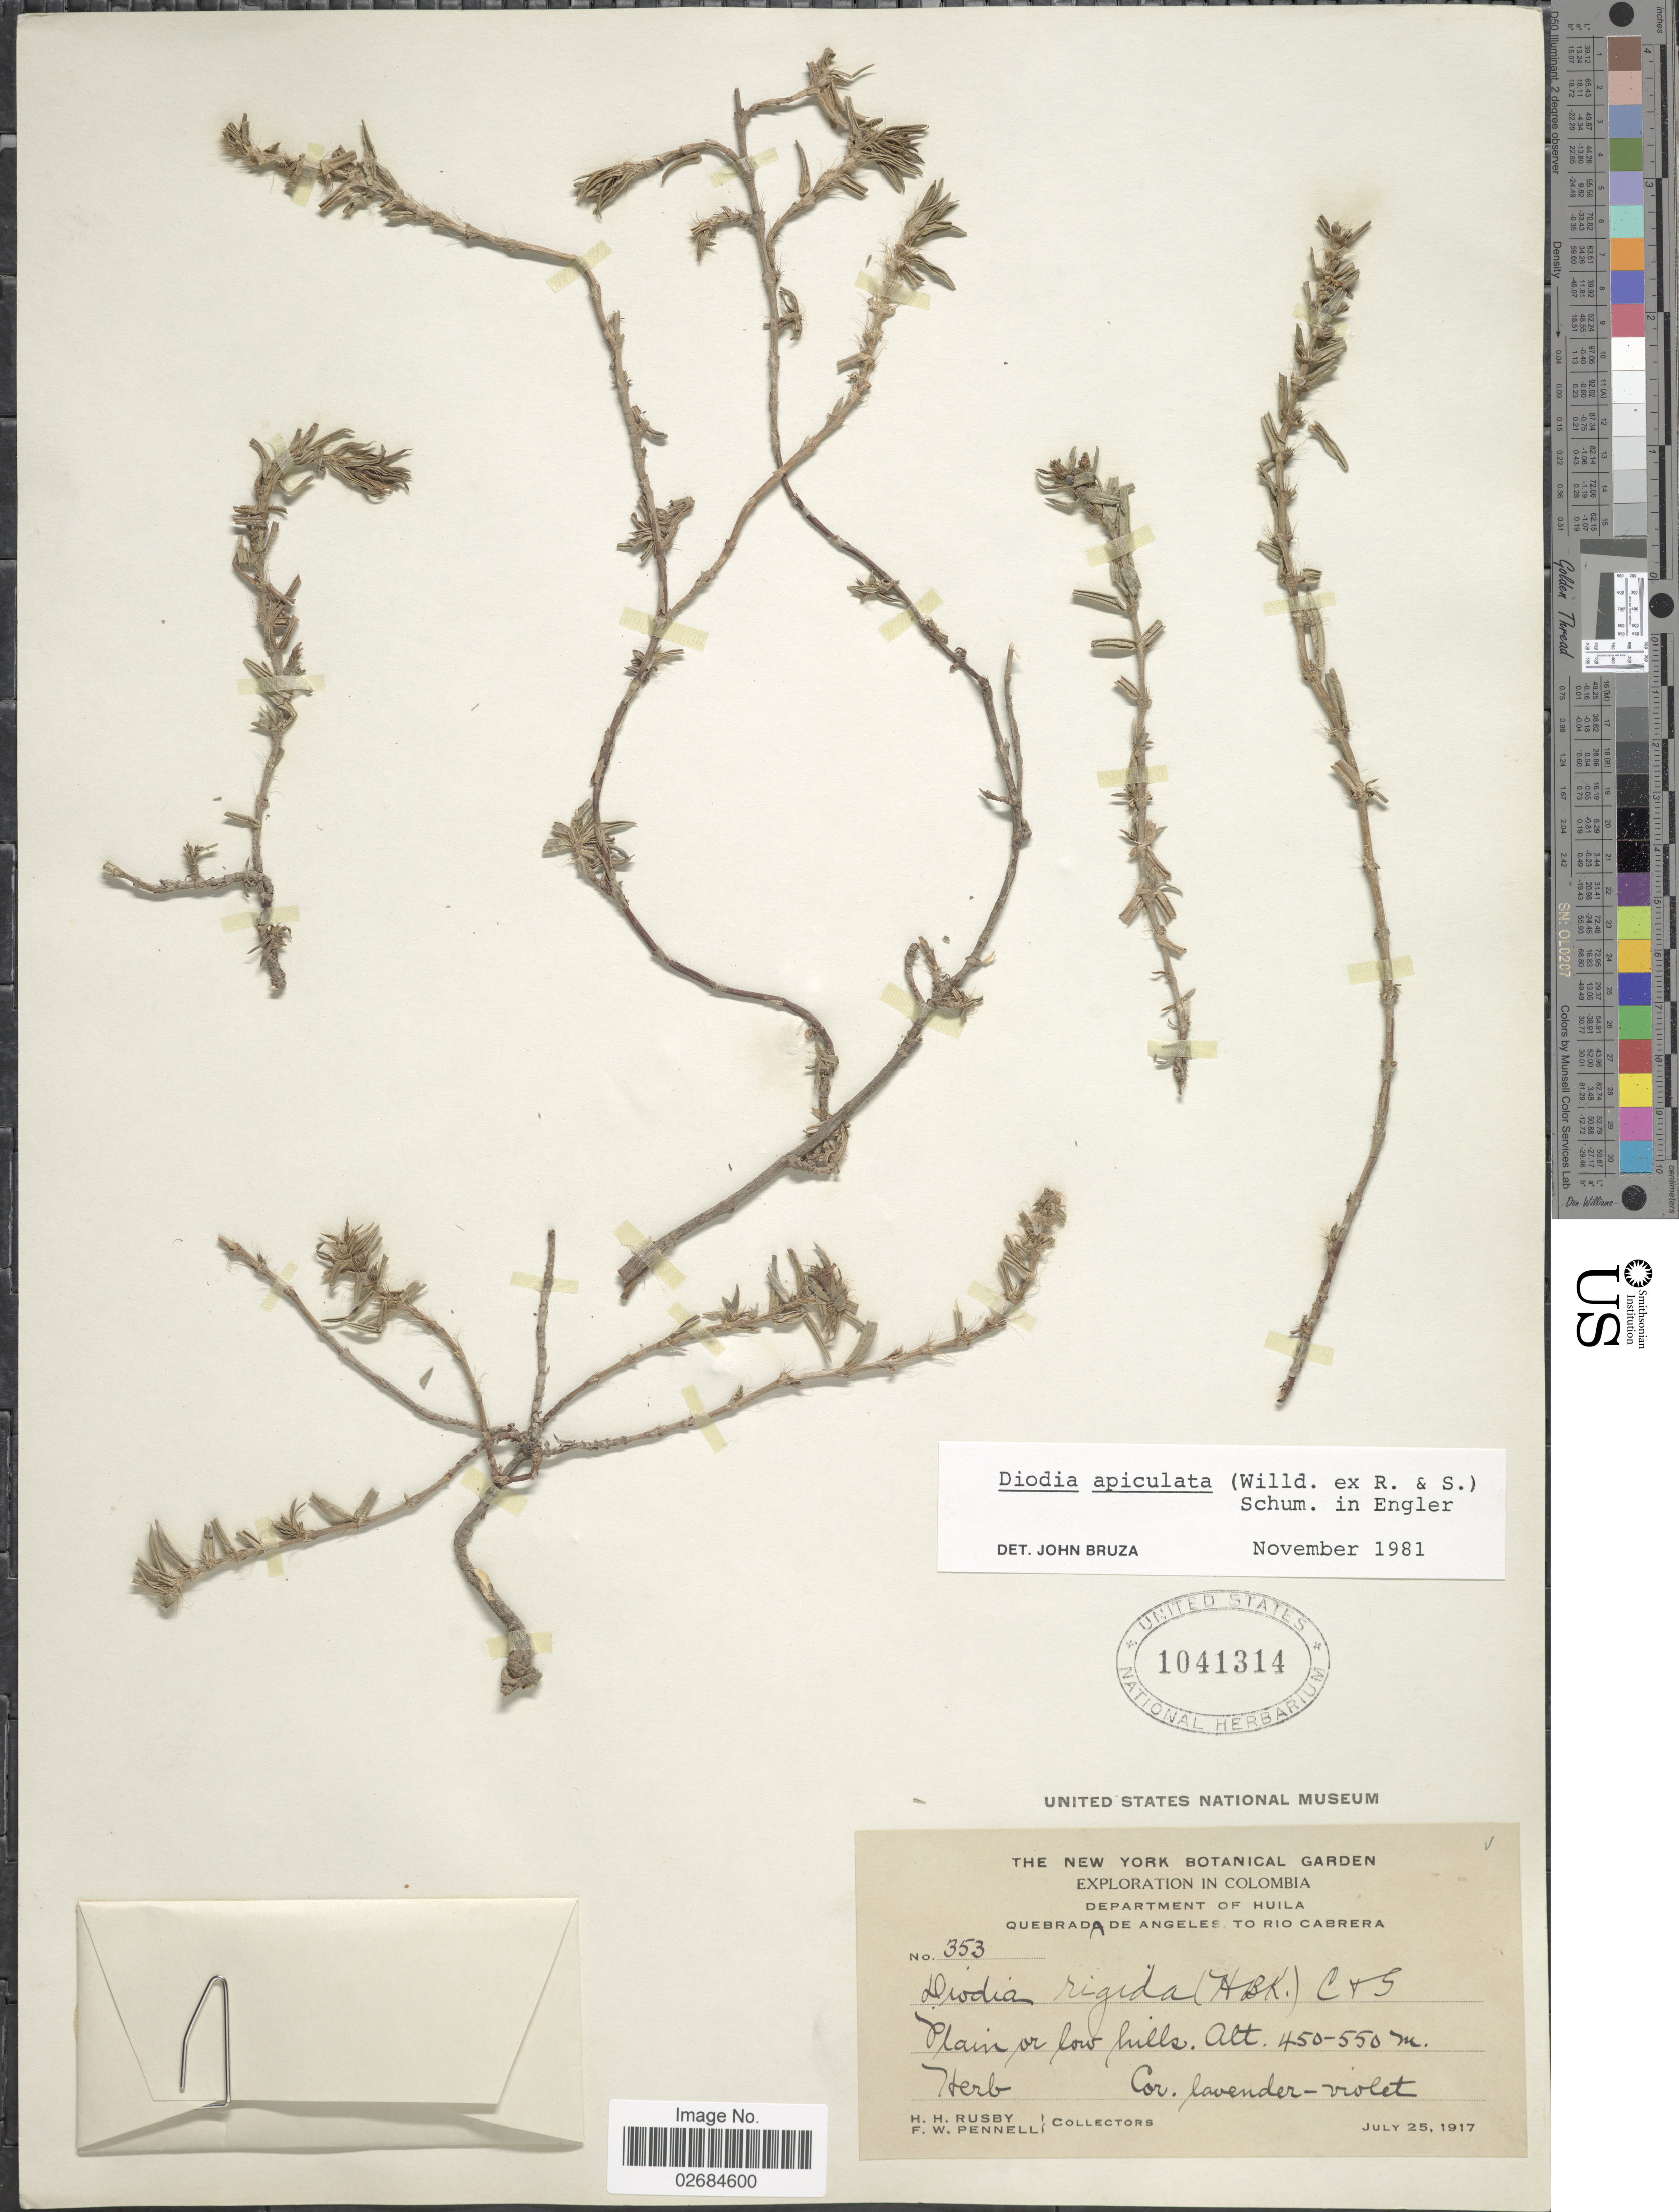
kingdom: Plantae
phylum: Tracheophyta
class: Magnoliopsida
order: Gentianales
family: Rubiaceae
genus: Diodia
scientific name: Diodia apiculata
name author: (Willd. ex Roem. & Schult.) K. Schum.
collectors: H. H. Rusby & F. W. Pennell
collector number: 353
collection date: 1917-07-25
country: Colombia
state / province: Huila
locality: Quebrada de Angeles to Rio Cabrera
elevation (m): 450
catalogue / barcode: US 1041314